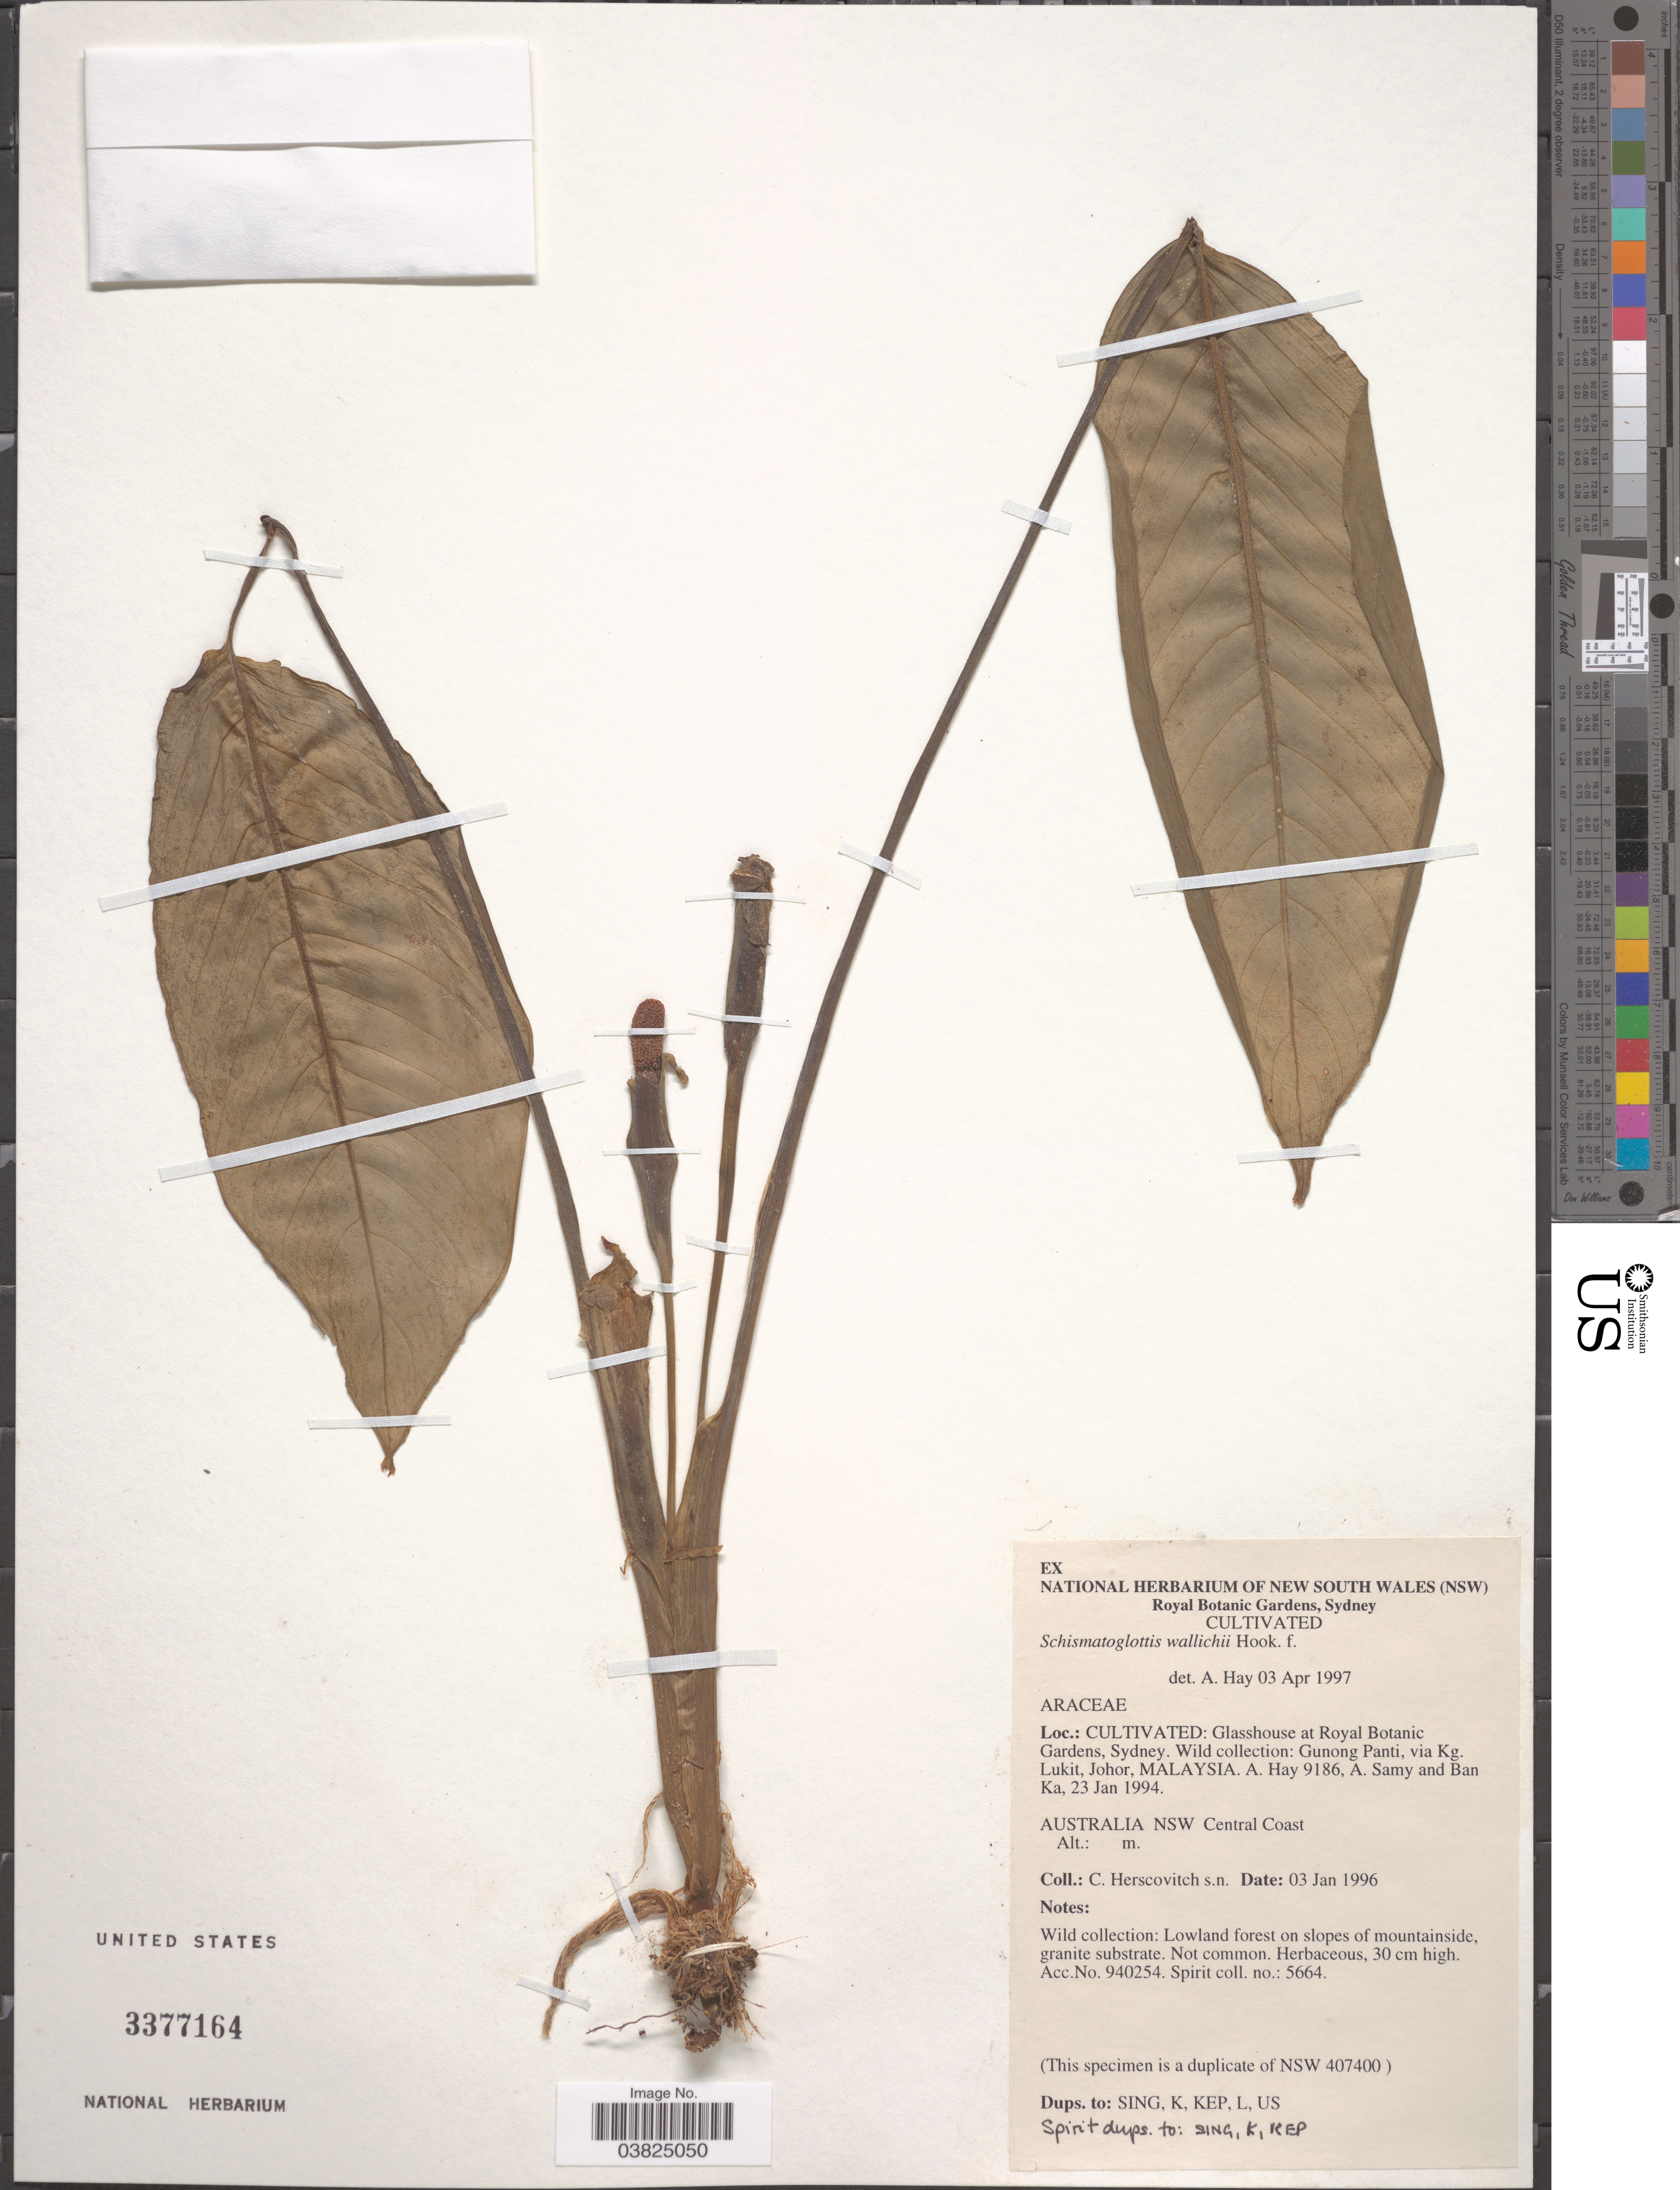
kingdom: Plantae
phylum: Tracheophyta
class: Liliopsida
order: Alismatales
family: Araceae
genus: Schismatoglottis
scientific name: Schismatoglottis wallichii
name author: Hook. f.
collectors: C. Herscovitch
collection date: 1996-01-03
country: Australia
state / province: New South Wales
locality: Glasshouse at Royal Botanic Gardens, Sydney. Central Coast.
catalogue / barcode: US 3377164